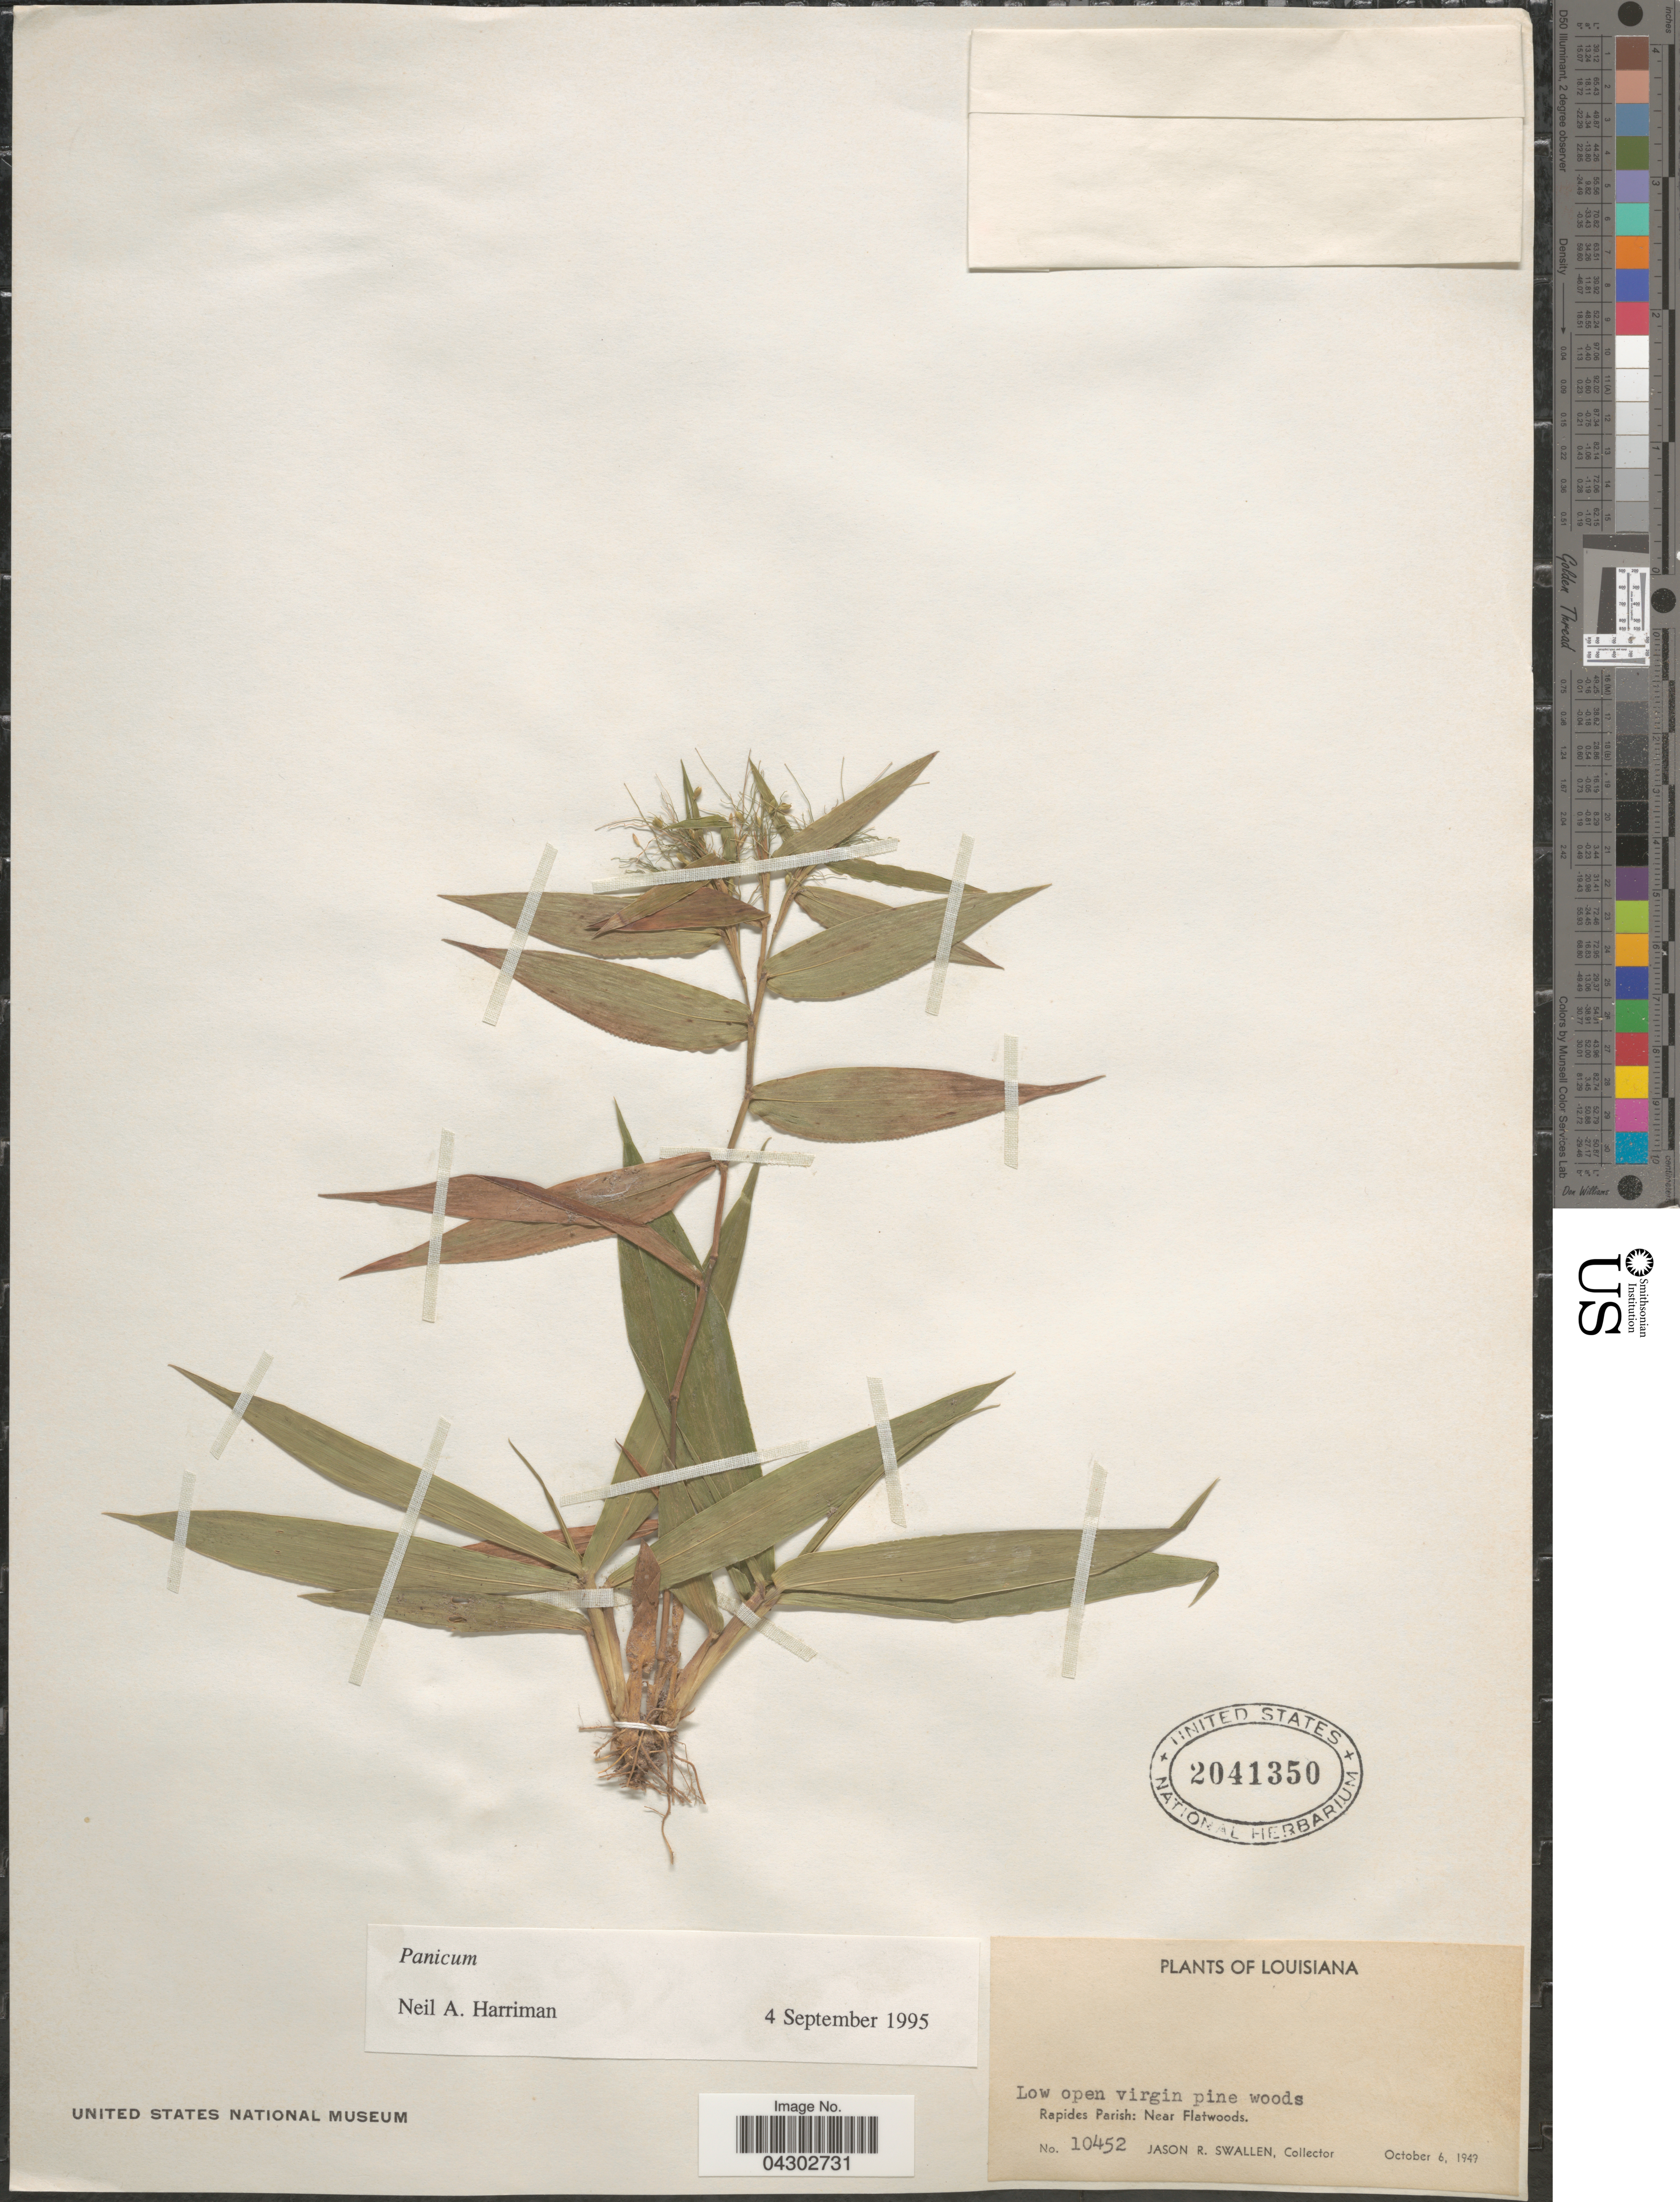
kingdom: Plantae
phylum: Tracheophyta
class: Liliopsida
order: Poales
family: Poaceae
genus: Panicum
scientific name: Panicum sp.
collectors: J. R. Swallen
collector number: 10452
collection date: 1949-10-06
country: United States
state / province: Louisiana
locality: Low open virgin pine woods. Rapides Parish: Near Flatwoods.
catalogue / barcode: US 2041350